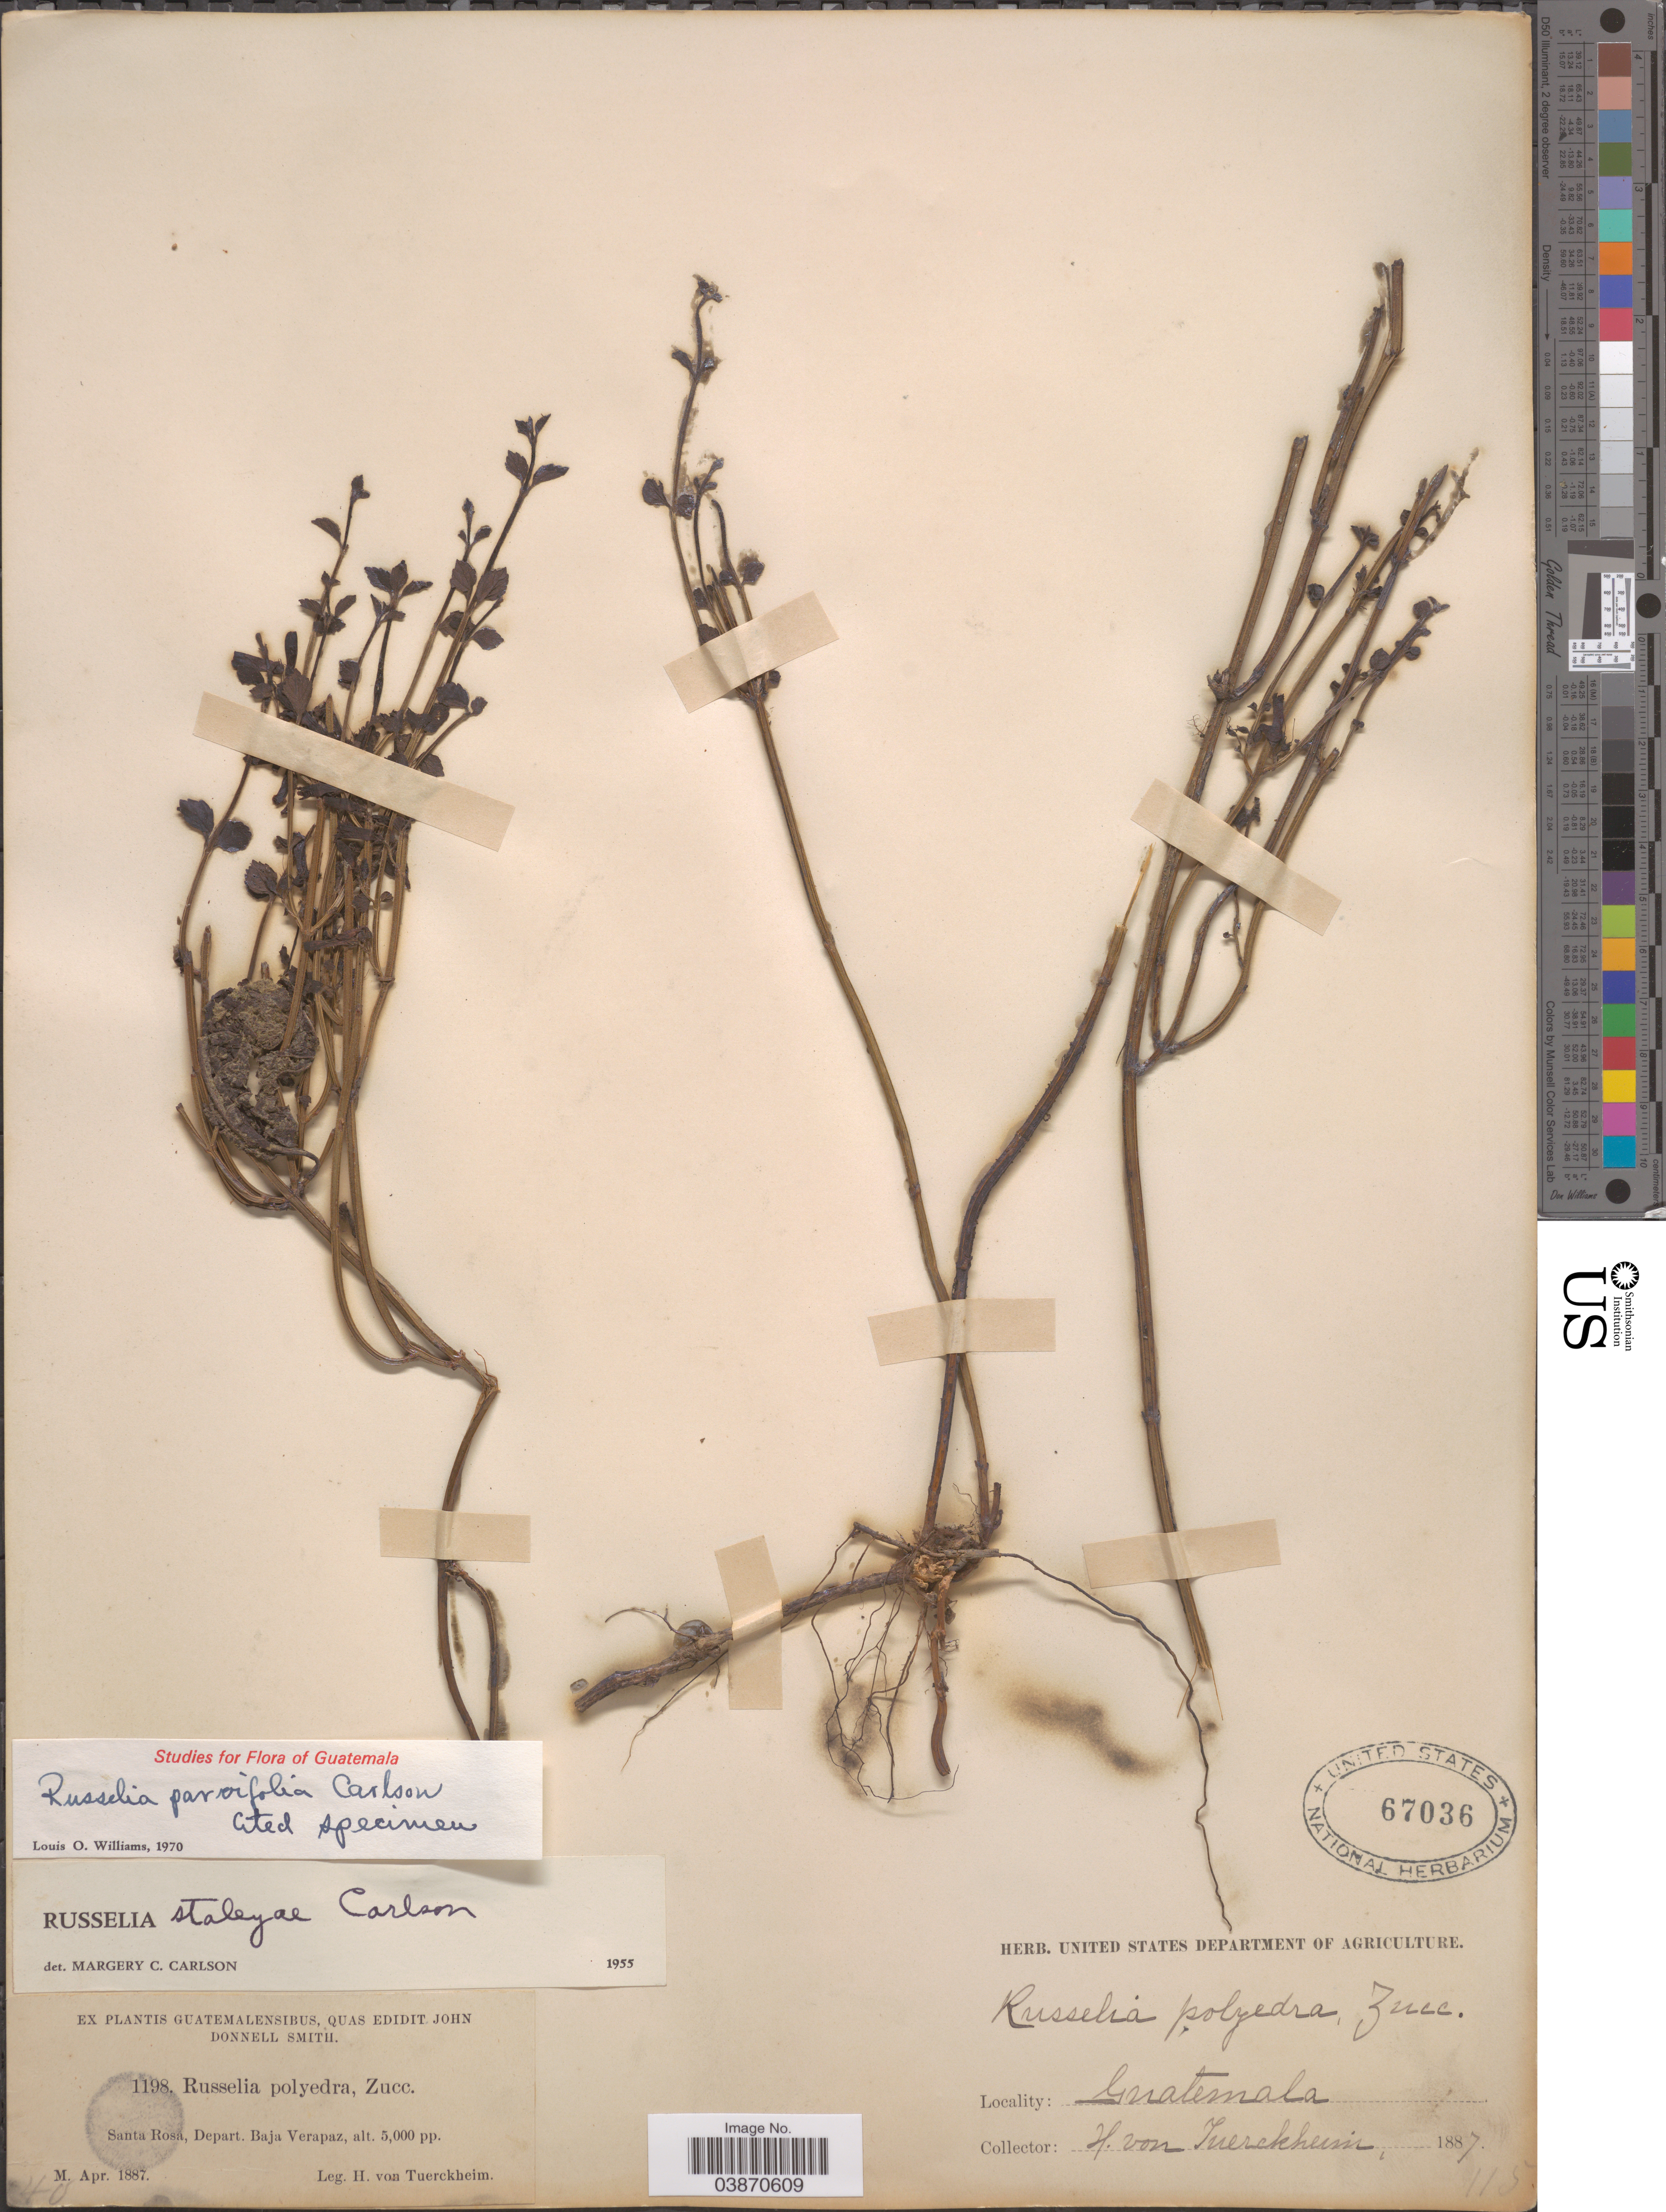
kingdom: Plantae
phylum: Tracheophyta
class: Magnoliopsida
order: Lamiales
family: Plantaginaceae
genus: Russelia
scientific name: Russelia parvifolia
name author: Carlson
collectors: H. von Türckheim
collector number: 1198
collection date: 1887-04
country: Guatemala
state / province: Baja Verapaz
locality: Santa Rosa, Depart. Baja Verapaz.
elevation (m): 1524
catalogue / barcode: US 67036